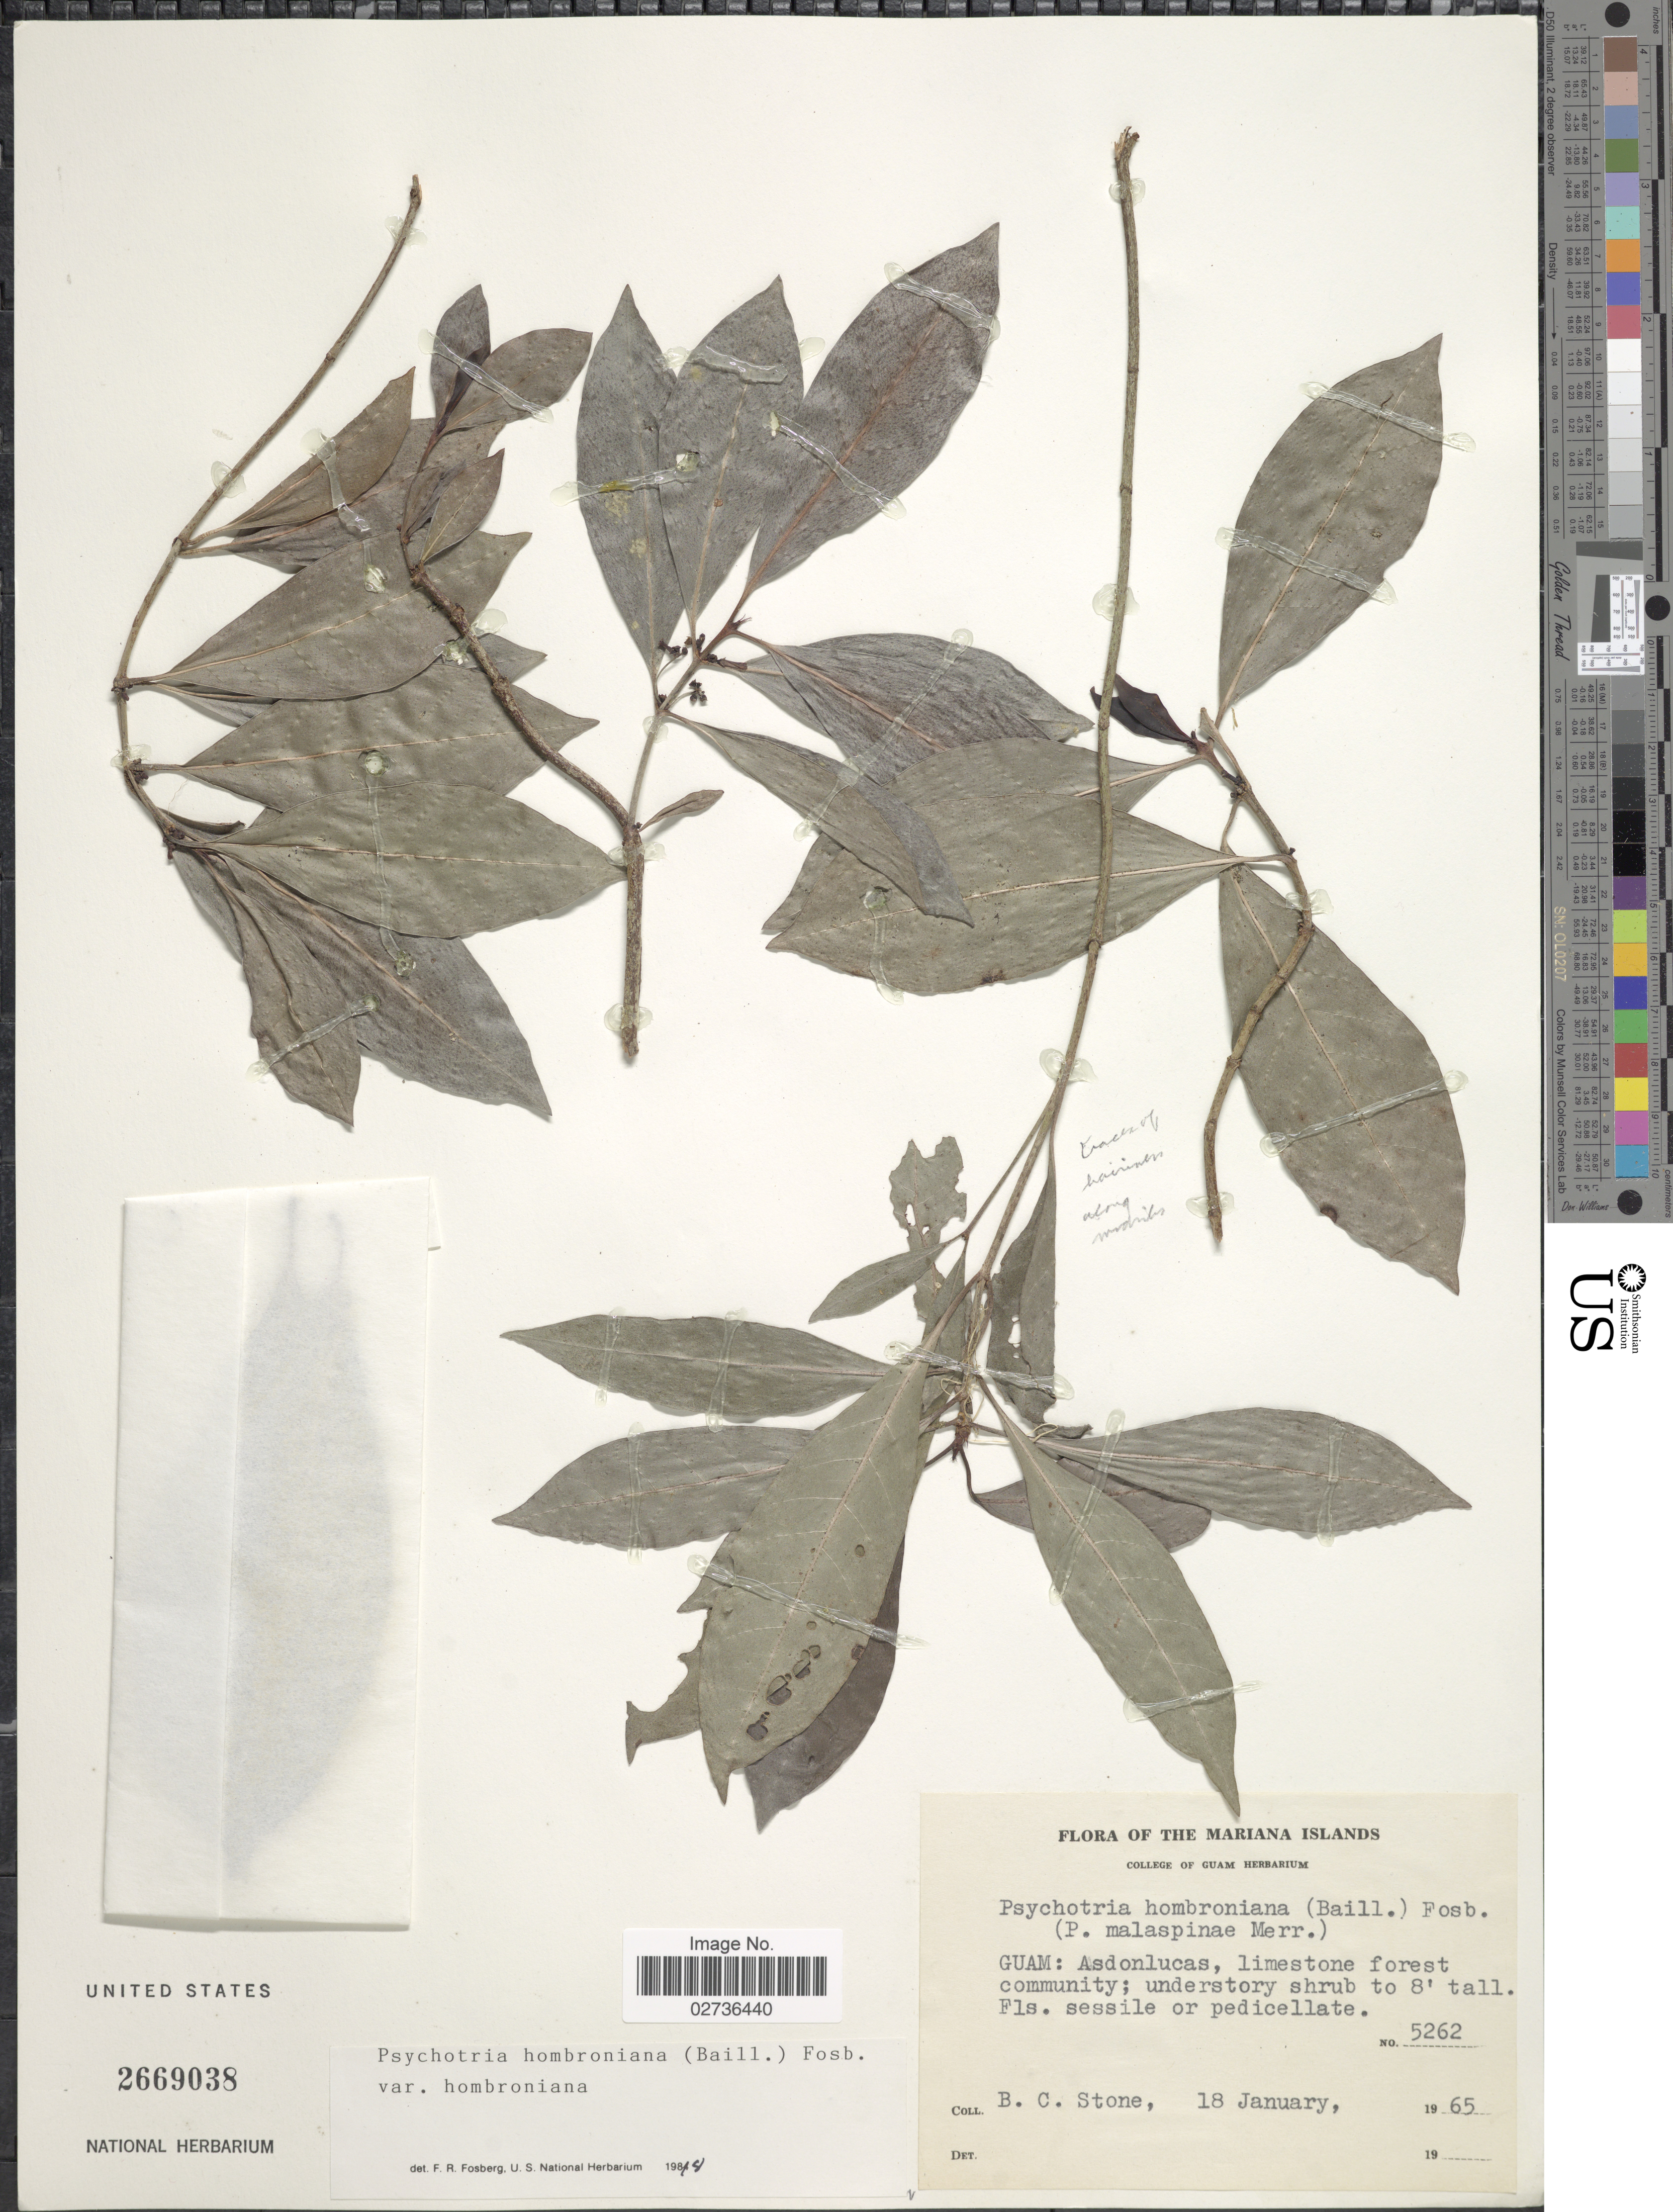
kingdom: Plantae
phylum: Tracheophyta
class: Magnoliopsida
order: Gentianales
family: Rubiaceae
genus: Psychotria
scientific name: Psychotria hombroniana var. hombroniana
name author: (Baill.) Fosberg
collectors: B. C. Stone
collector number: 5262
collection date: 1965-01-18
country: Guam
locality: The Marianas Islands, Guam: Asdonlucas, limestone forest community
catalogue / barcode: US 2669038